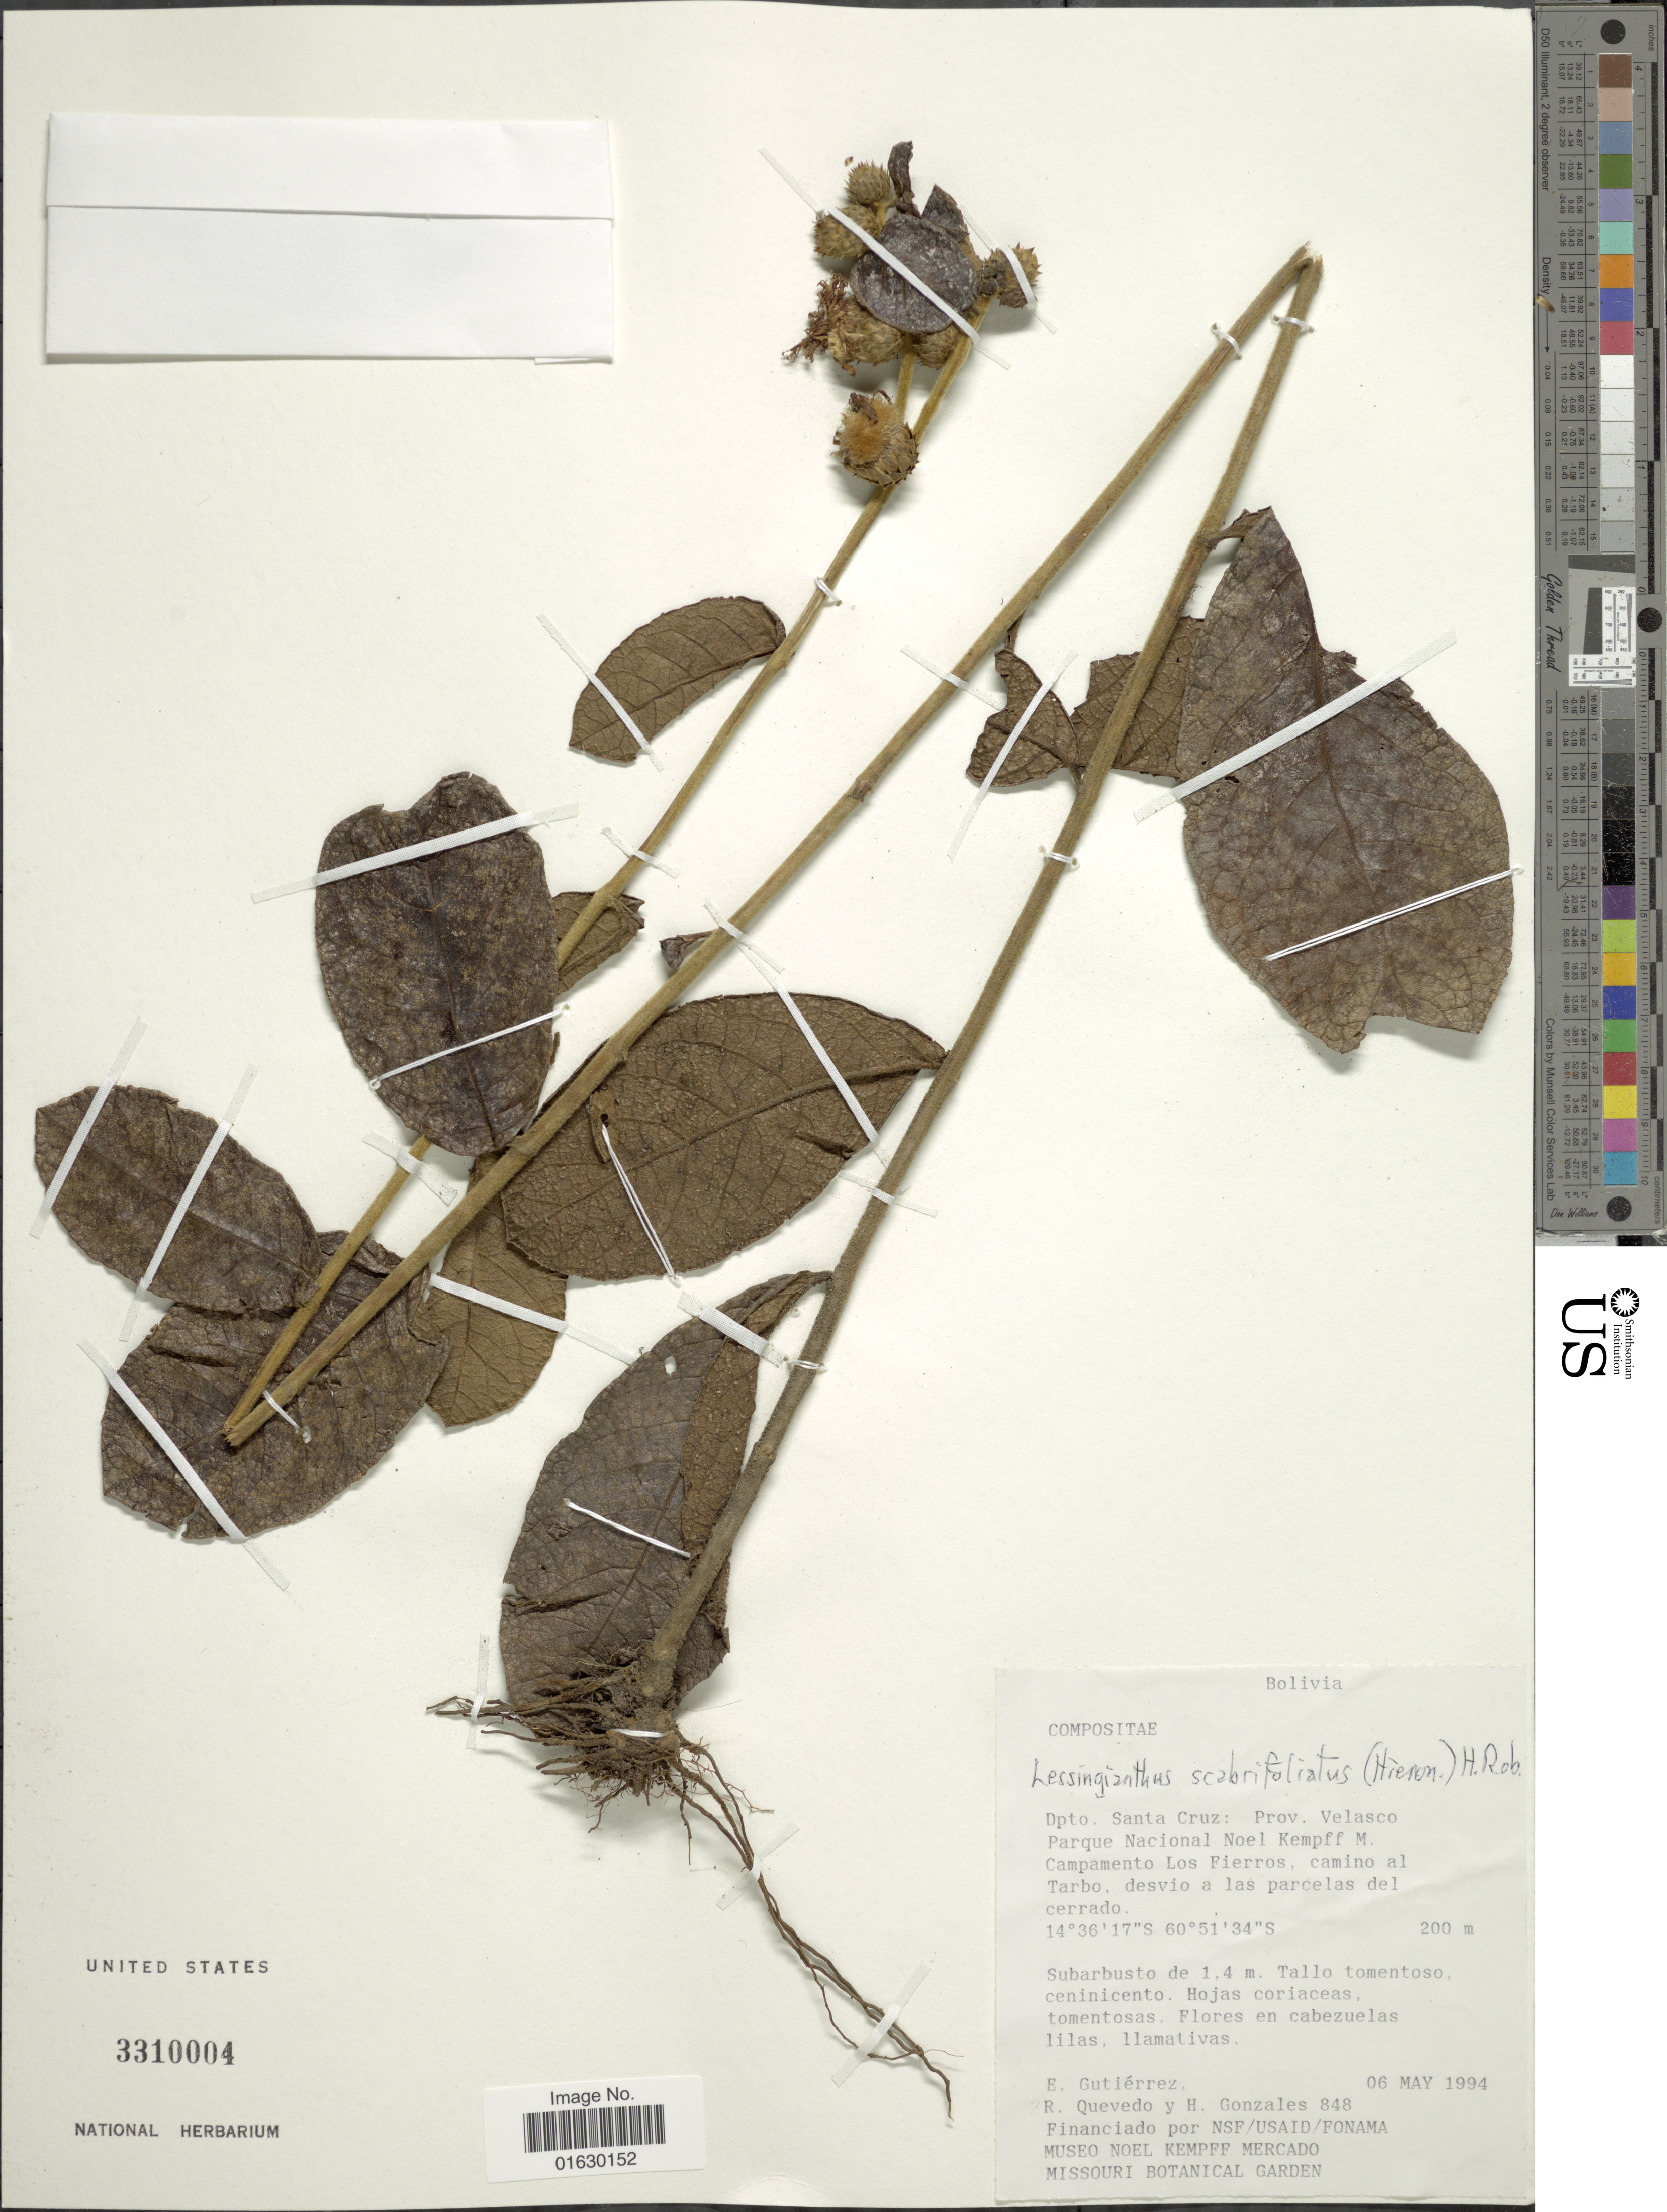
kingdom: Plantae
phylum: Tracheophyta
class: Magnoliopsida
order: Asterales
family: Asteraceae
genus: Lessingianthus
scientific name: Lessingianthus scabrifoliatus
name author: (Hieron.) H. Rob.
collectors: E. Gutiérrez, R. Quevedo & H. Gonzales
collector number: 848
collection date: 1994-05-06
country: Bolivia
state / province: Santa Cruz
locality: Dpto. Santa Cruz, Prov. Velasco, Parque Nacional Noel Kempff M. Campamento Los Fierros, camino al Tarbo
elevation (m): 200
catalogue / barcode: US 3310004